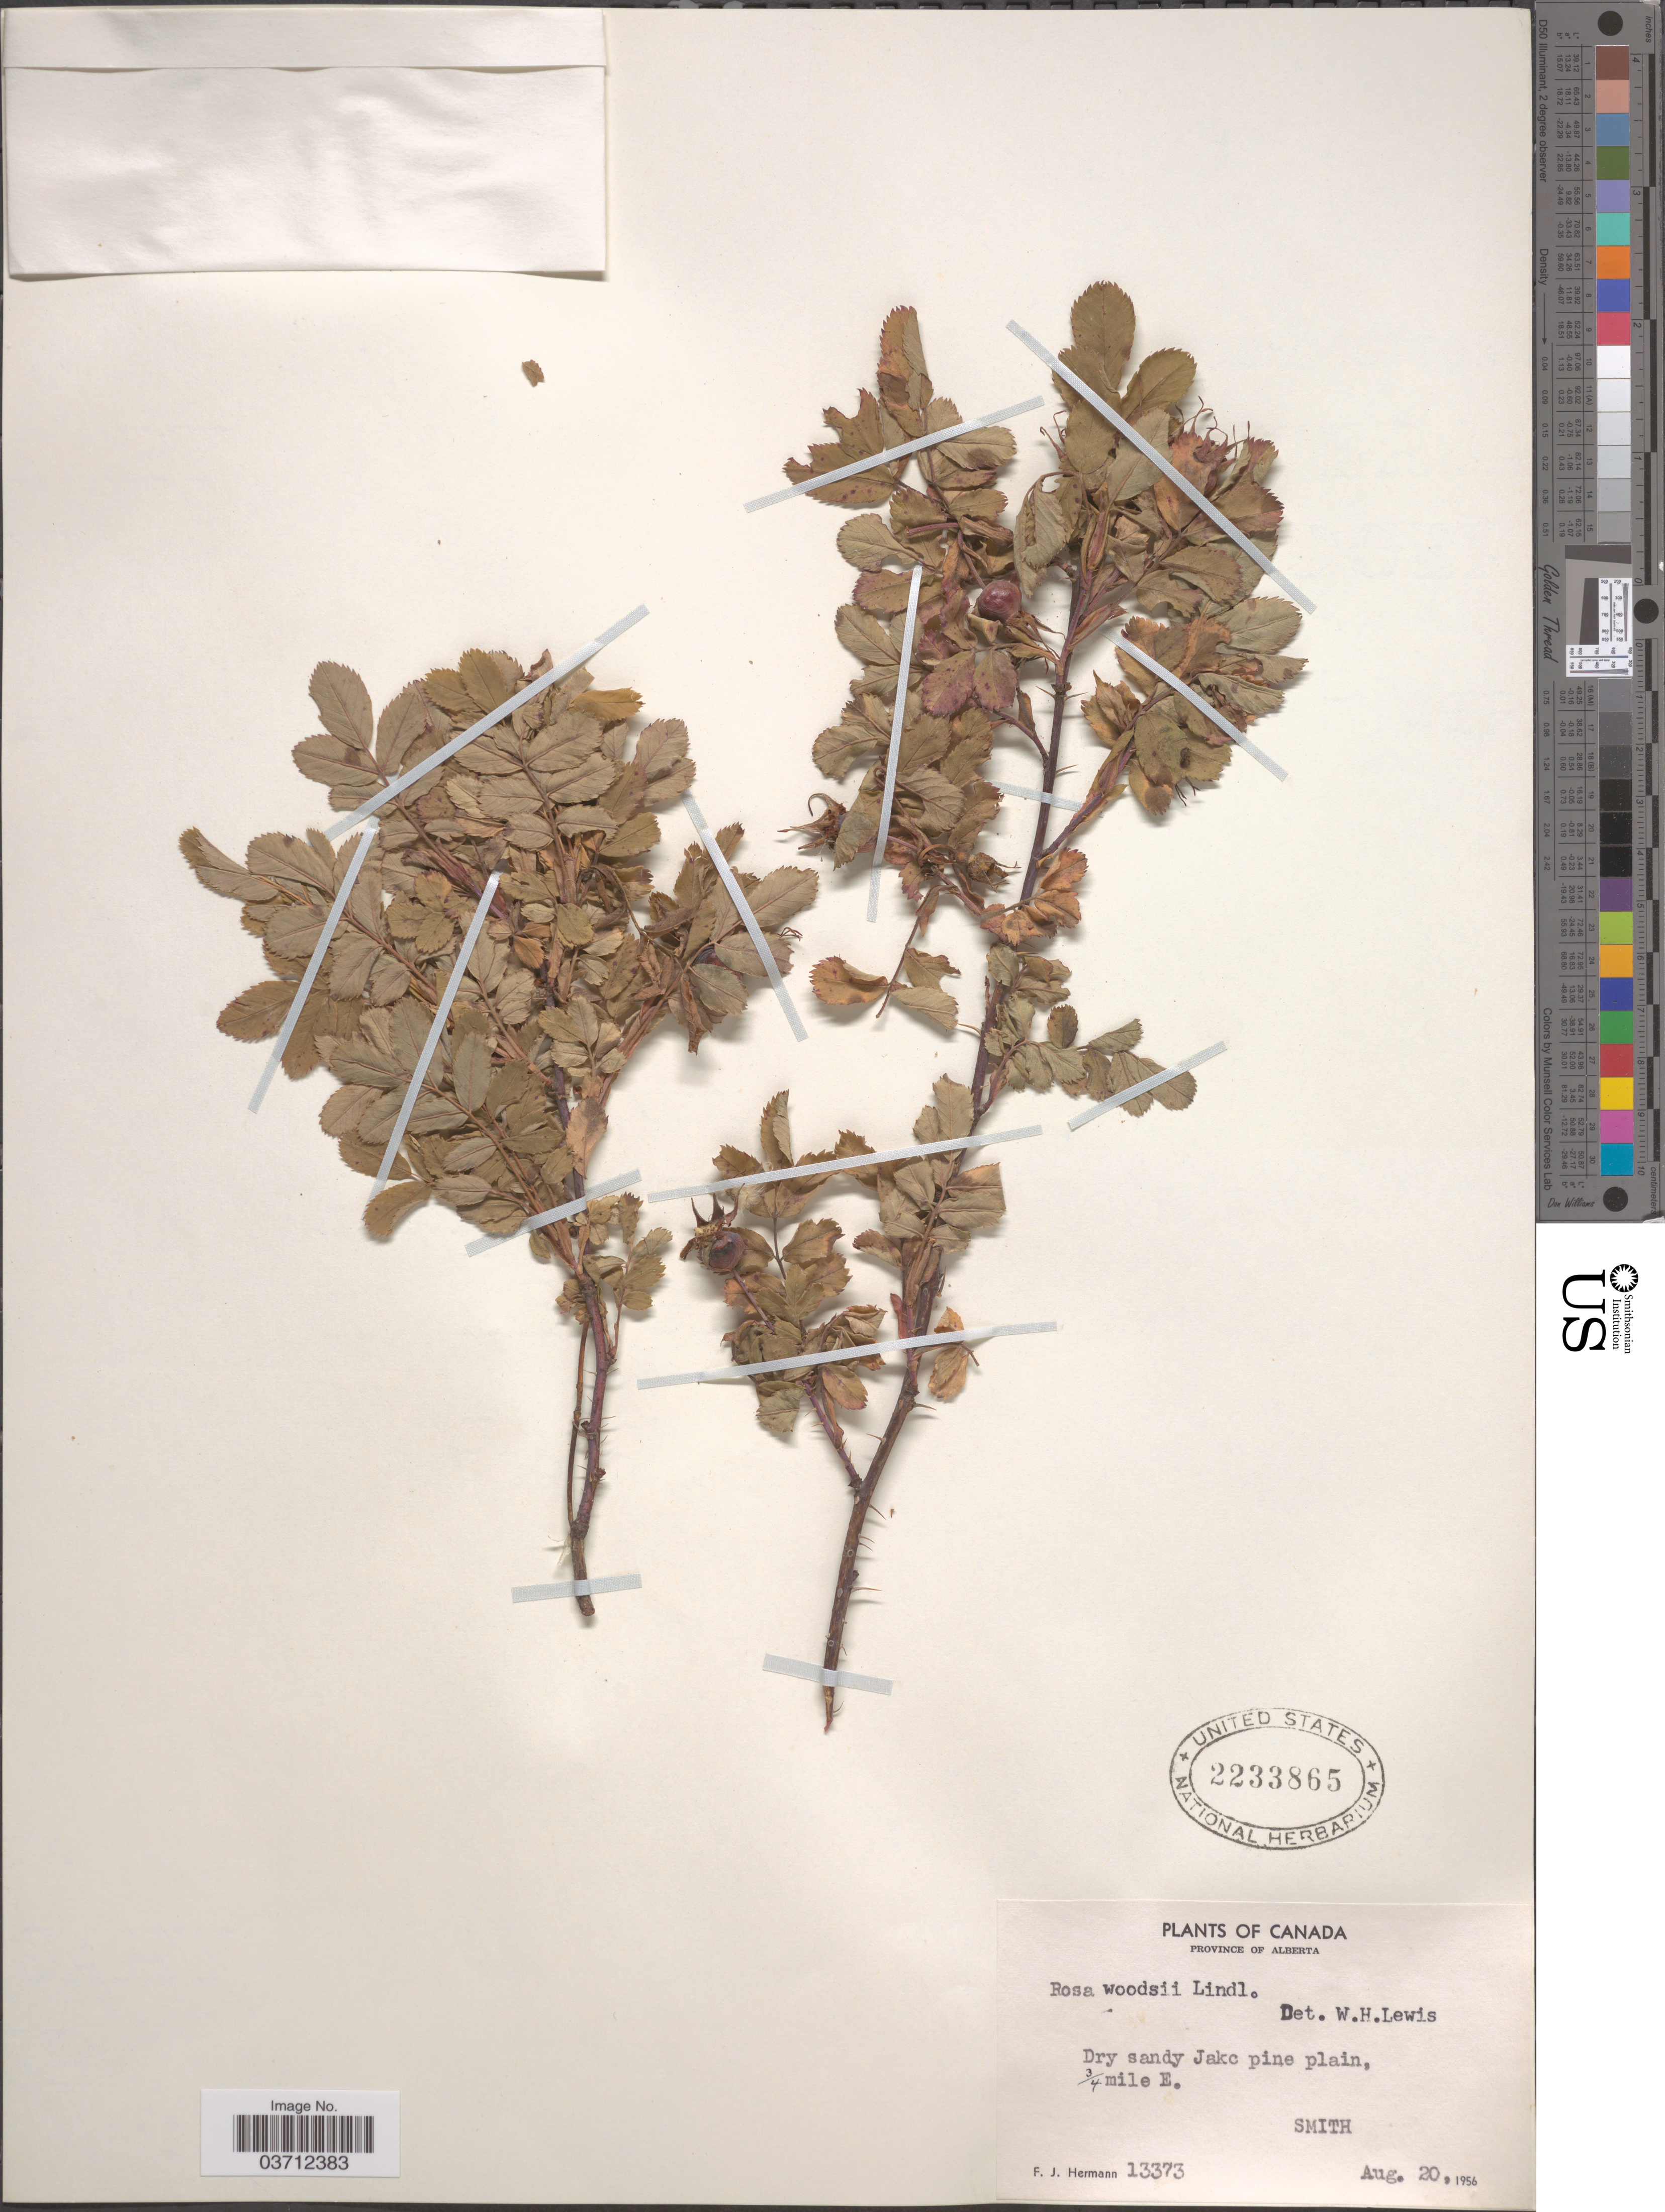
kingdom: Plantae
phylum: Tracheophyta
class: Magnoliopsida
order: Rosales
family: Rosaceae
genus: Rosa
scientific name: Rosa woodsii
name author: Lindl.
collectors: F. J. Hermann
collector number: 13373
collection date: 1956-08-20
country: Canada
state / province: Alberta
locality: Dry sandy Jakc pine plain, ¾ mile E. Smith.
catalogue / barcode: US 2233865